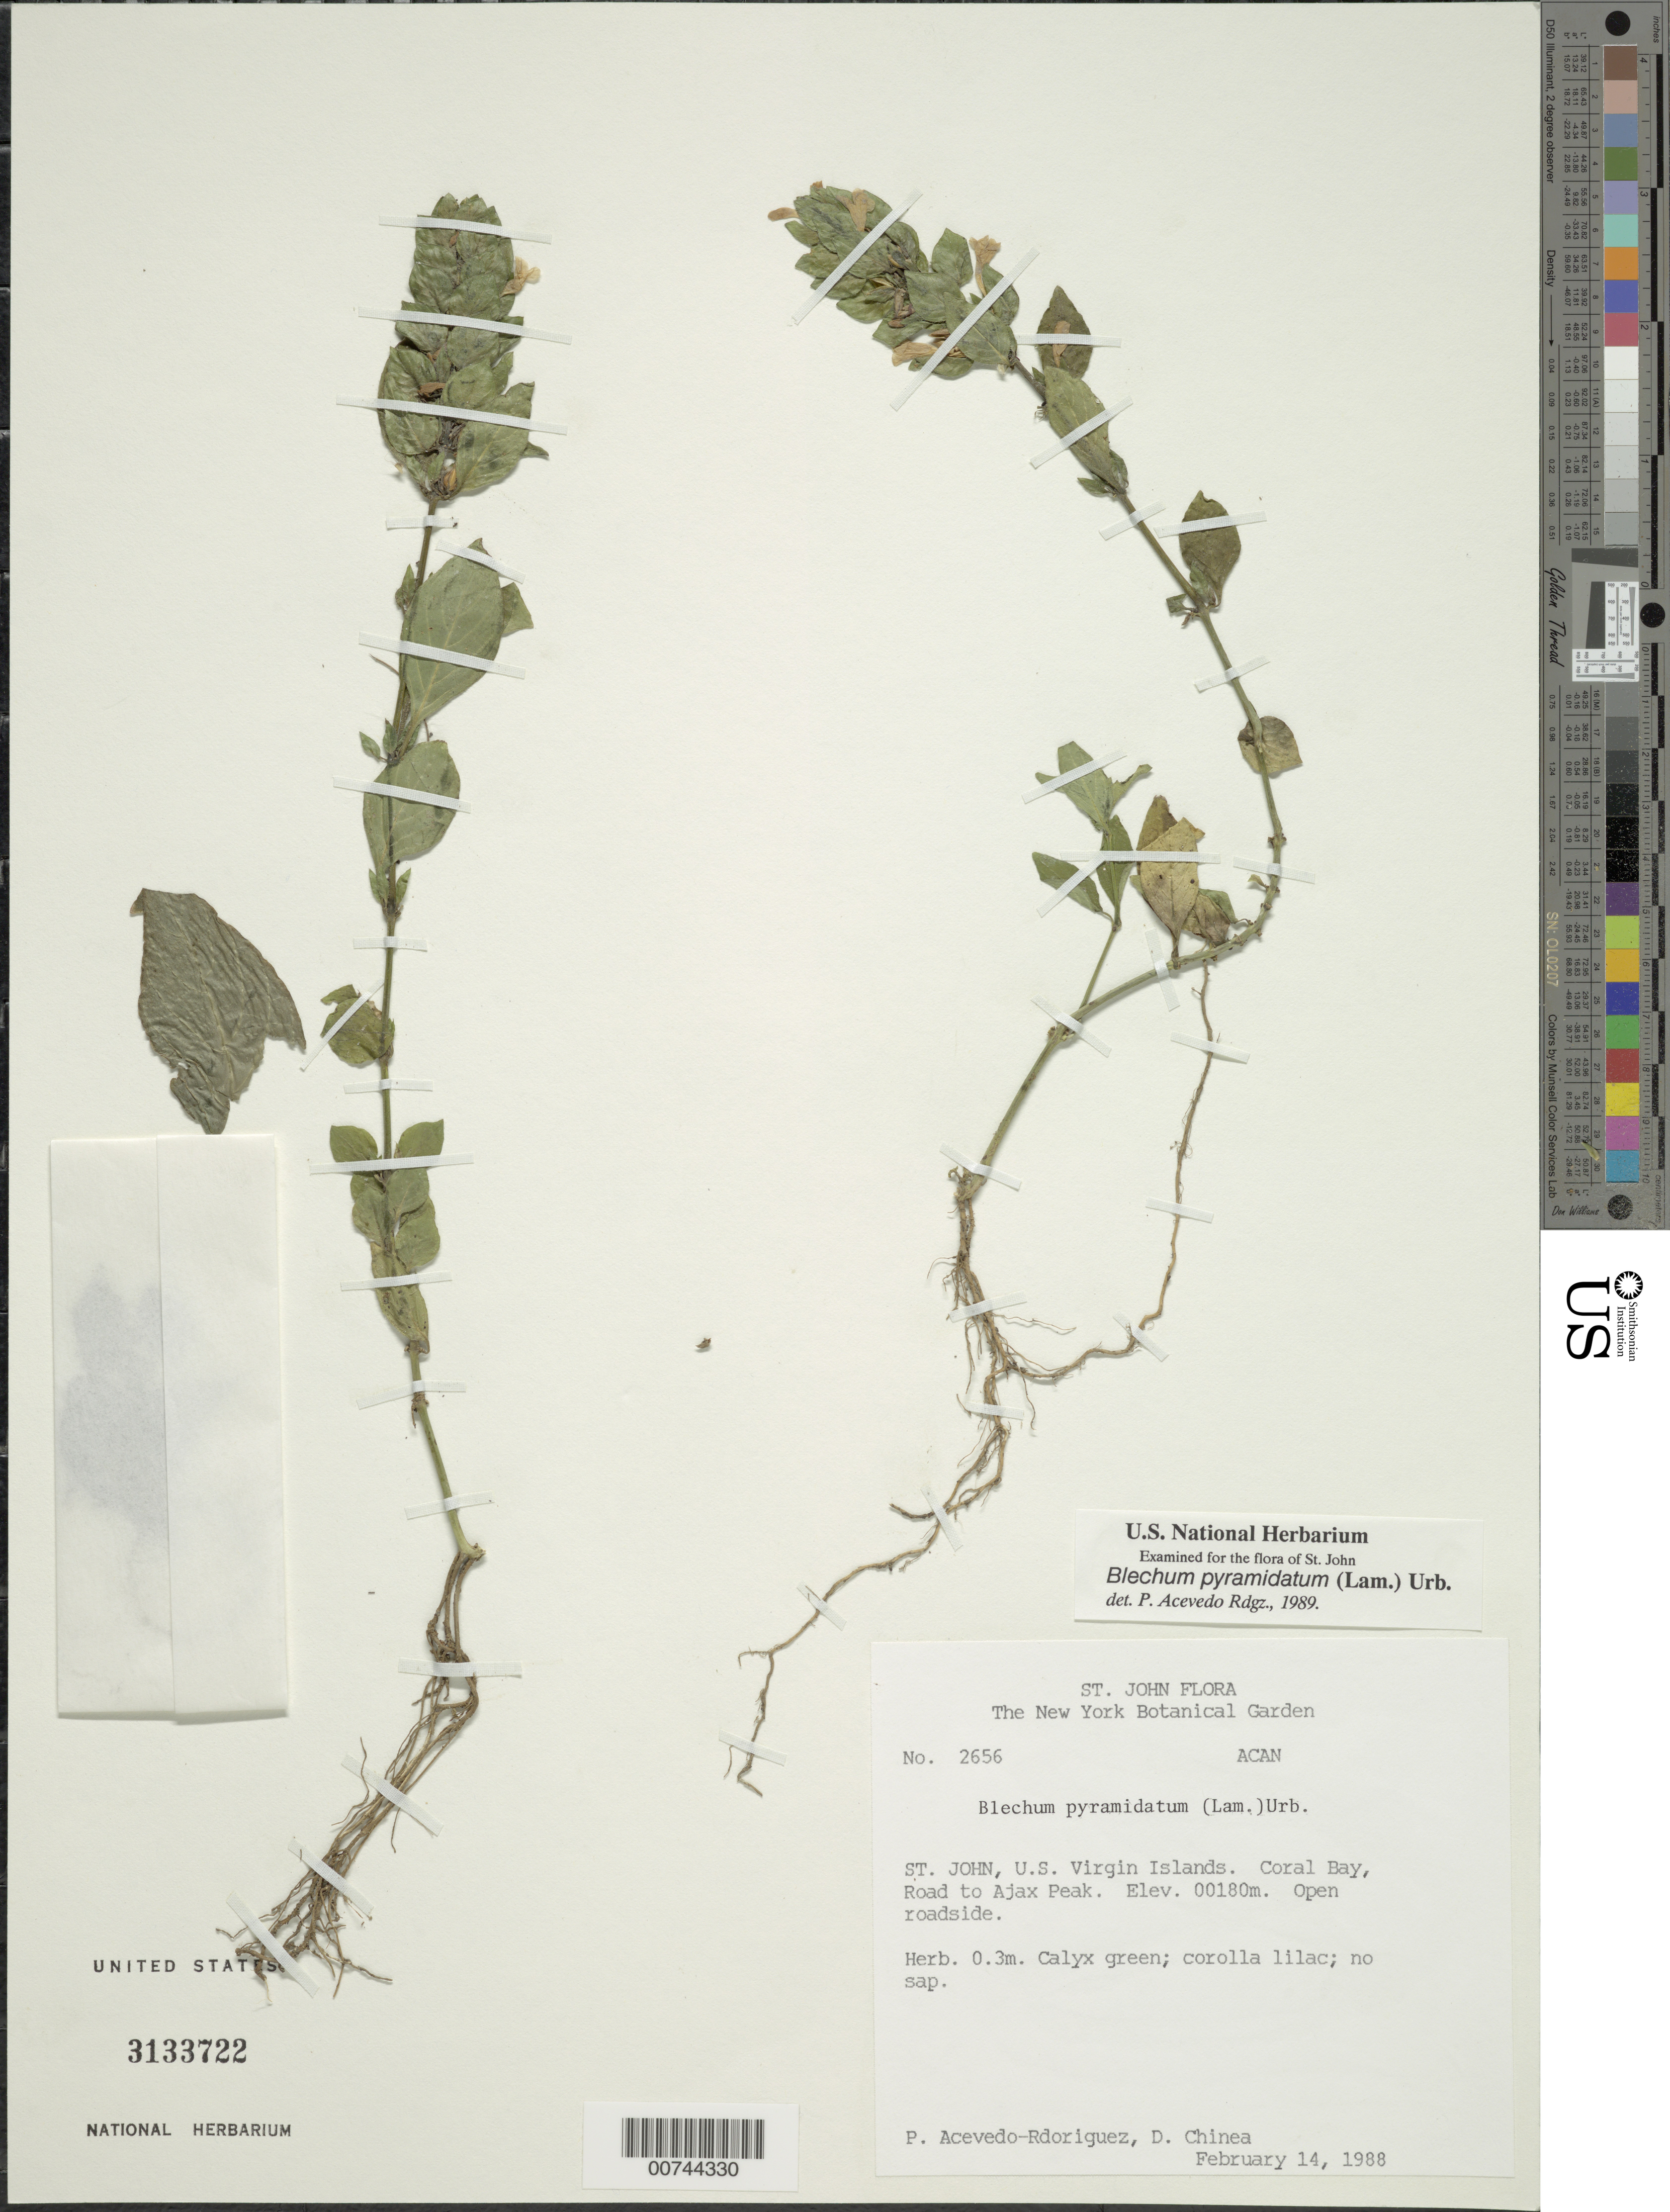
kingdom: Plantae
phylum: Tracheophyta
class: Magnoliopsida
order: Lamiales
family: Acanthaceae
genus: Blechum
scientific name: Blechum pyramidatum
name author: (Lam.) Urb.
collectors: P. Acevedo-Rodr. & D. Chinea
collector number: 2656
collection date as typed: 14 Feb 1988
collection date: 1988-02-14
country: U.S. Virgin Islands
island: St. John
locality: Road to Ajax Peak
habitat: Open roadside.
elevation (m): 180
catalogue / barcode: US 3133722